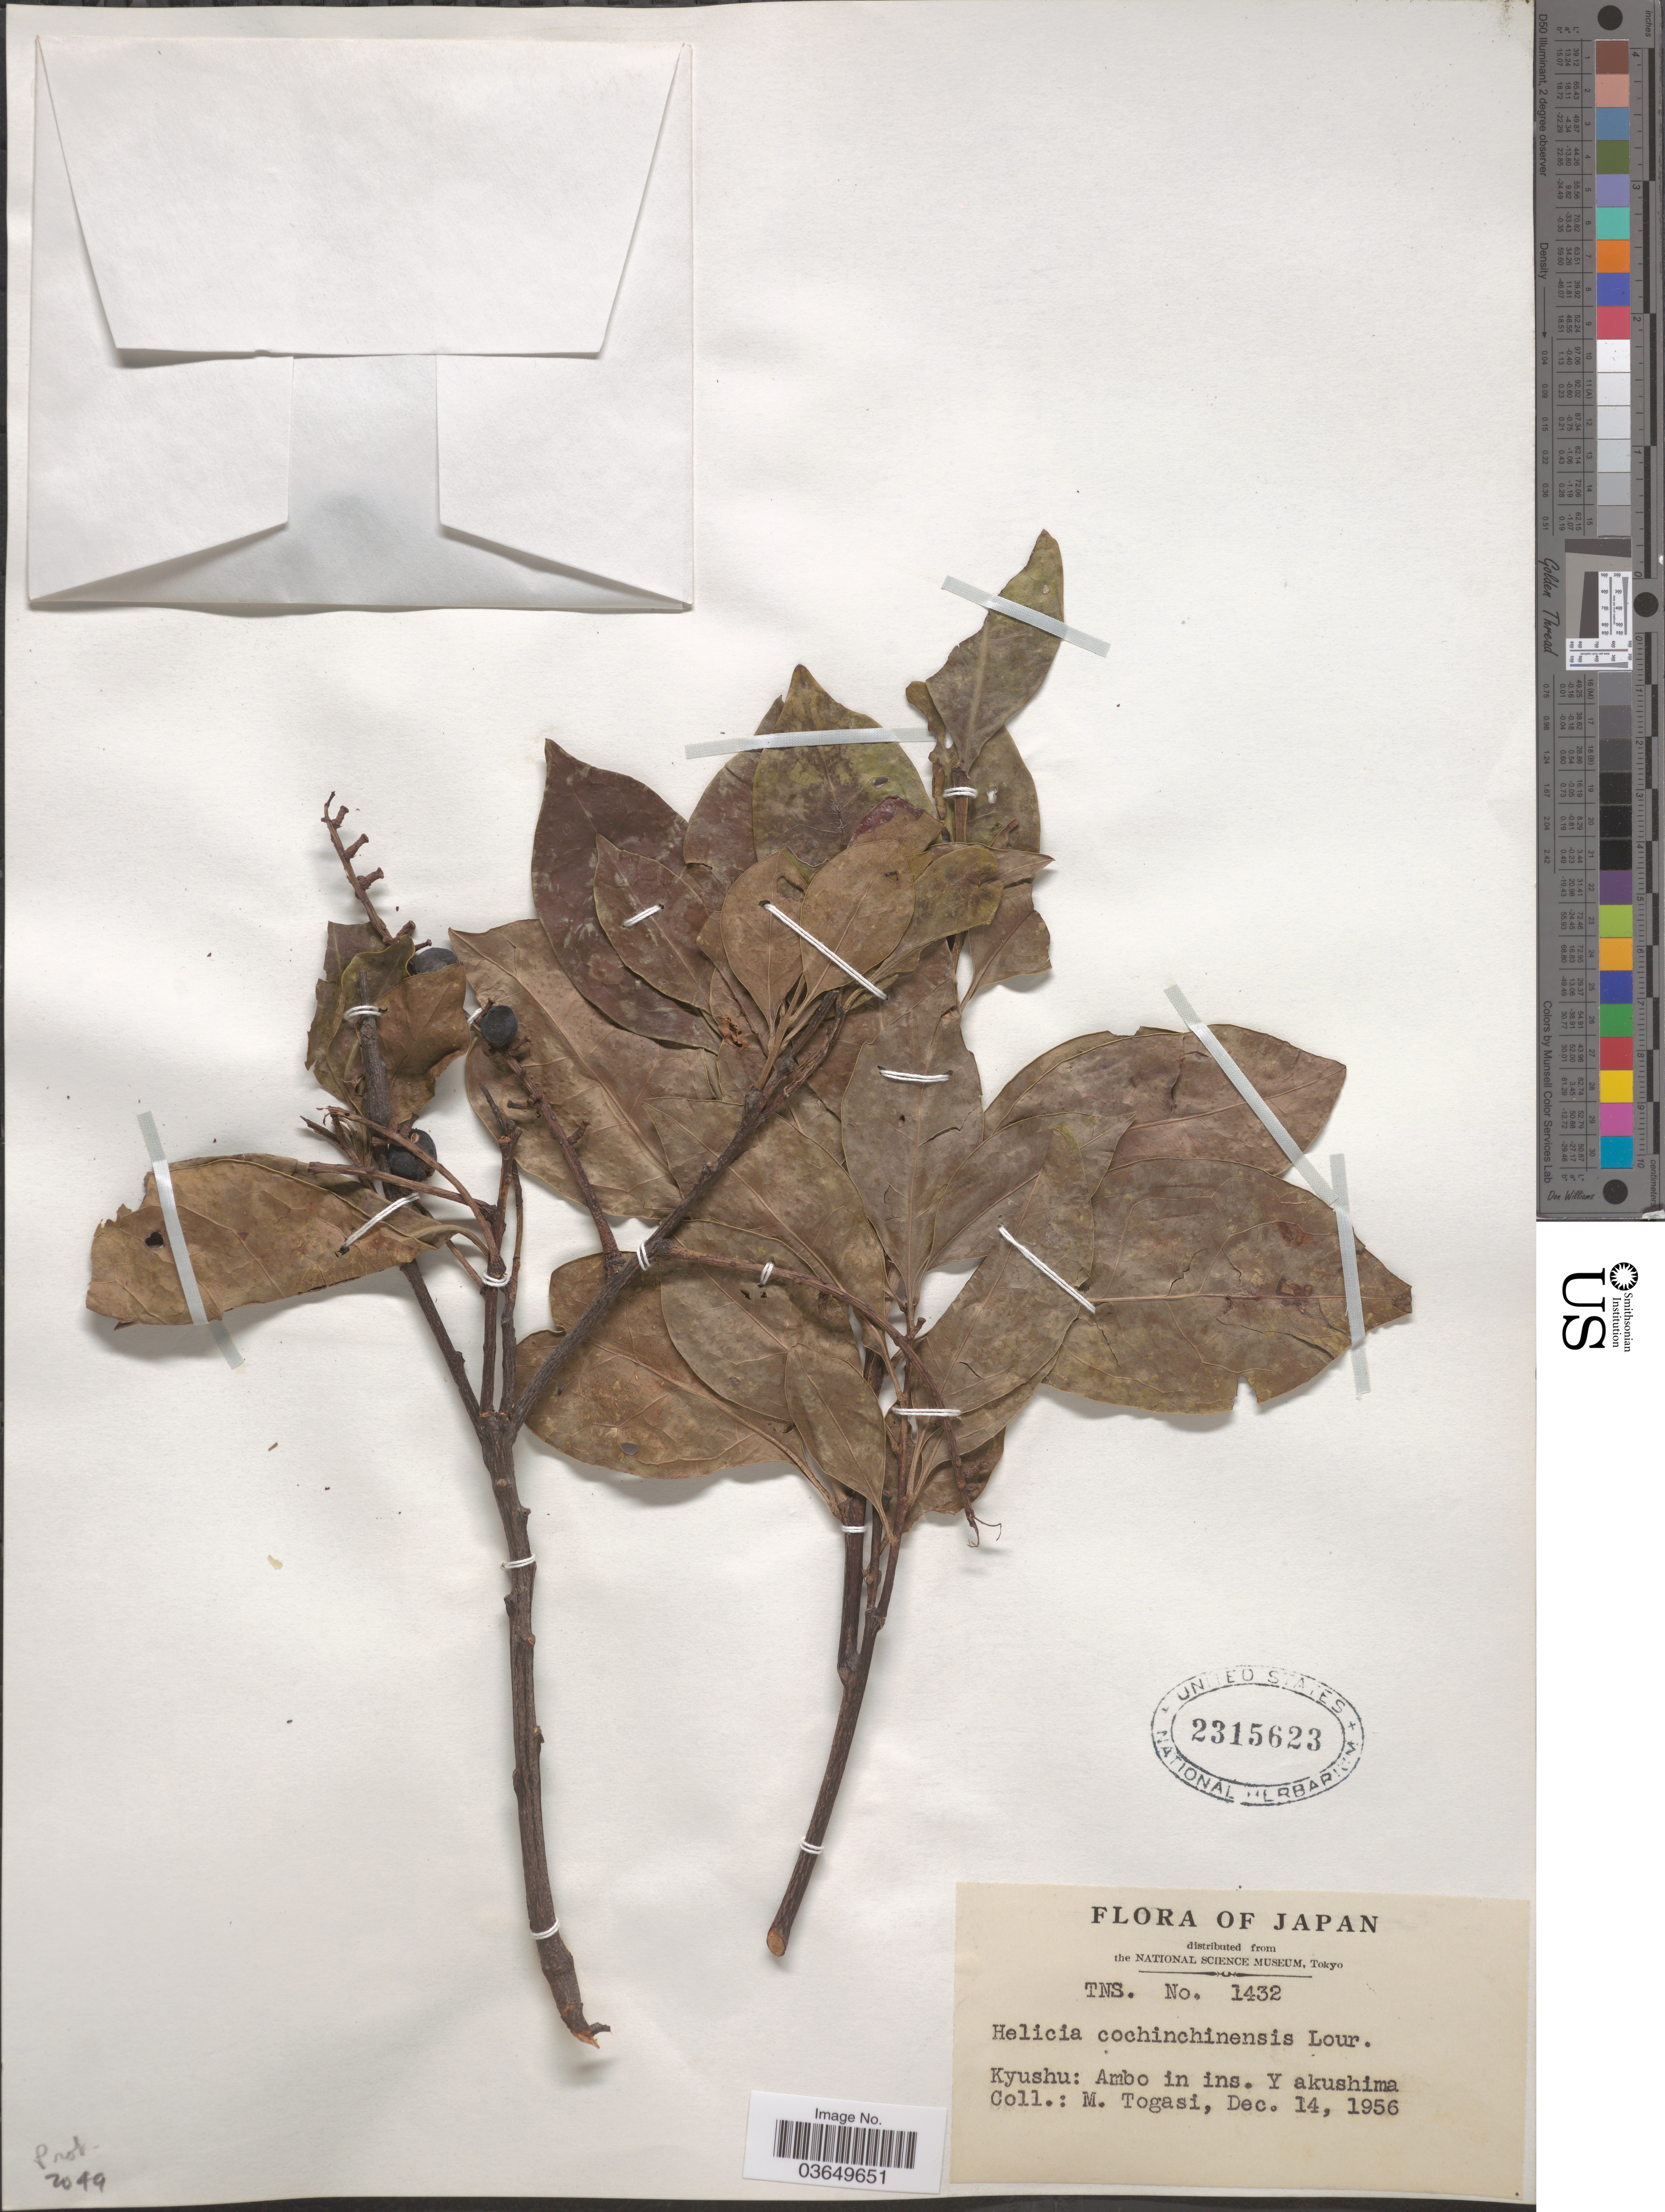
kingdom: Plantae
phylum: Tracheophyta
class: Magnoliopsida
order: Proteales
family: Proteaceae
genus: Helicia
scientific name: Helicia cochinchinensis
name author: Lour.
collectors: M. Togasi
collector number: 1432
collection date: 1956-12-14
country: Japan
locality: Kyushu: Ambo in ins. Yakushima.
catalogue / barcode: US 2315623